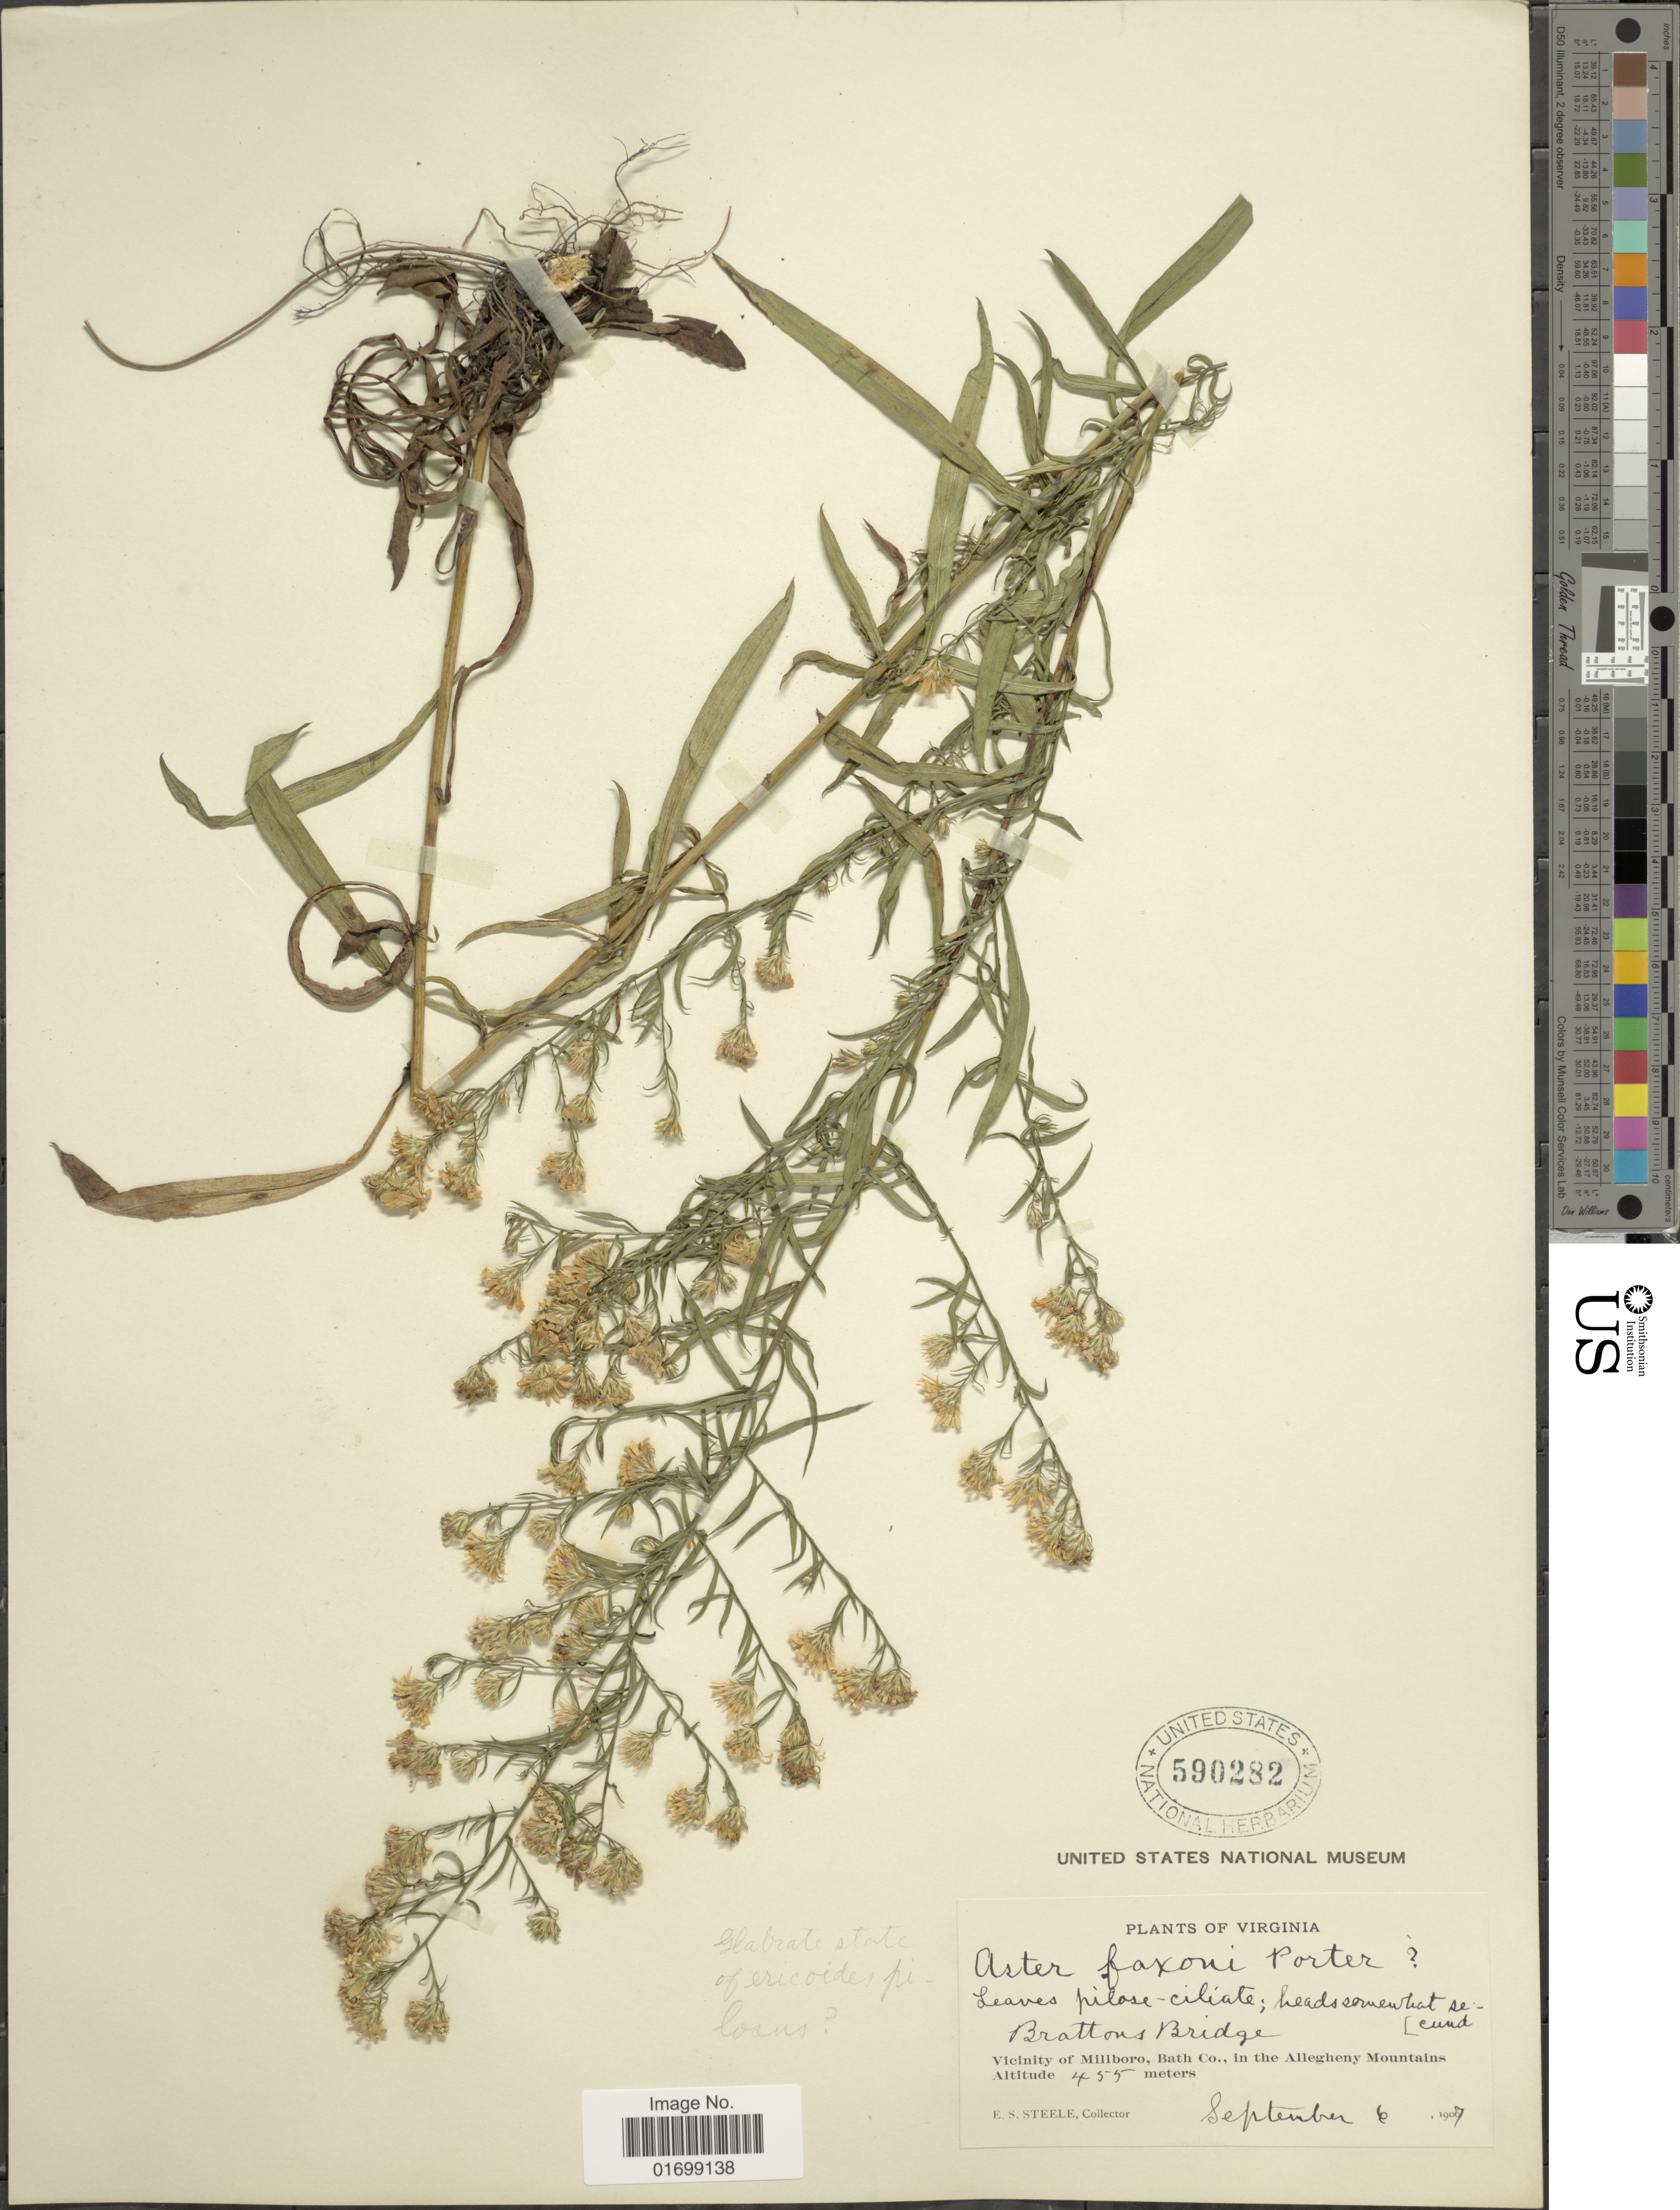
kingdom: Plantae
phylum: Tracheophyta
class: Magnoliopsida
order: Asterales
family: Asteraceae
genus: Symphyotrichum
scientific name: Symphyotrichum pilosum var. pringlei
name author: (A. Gray) G.L. Nesom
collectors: E. Steele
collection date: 1907-09-06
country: United States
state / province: Virginia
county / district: Bath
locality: Brattons Bridge, vicinity of Miliboro, Bath Co., in the Allegheny Mountains.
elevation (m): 455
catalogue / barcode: US 590282